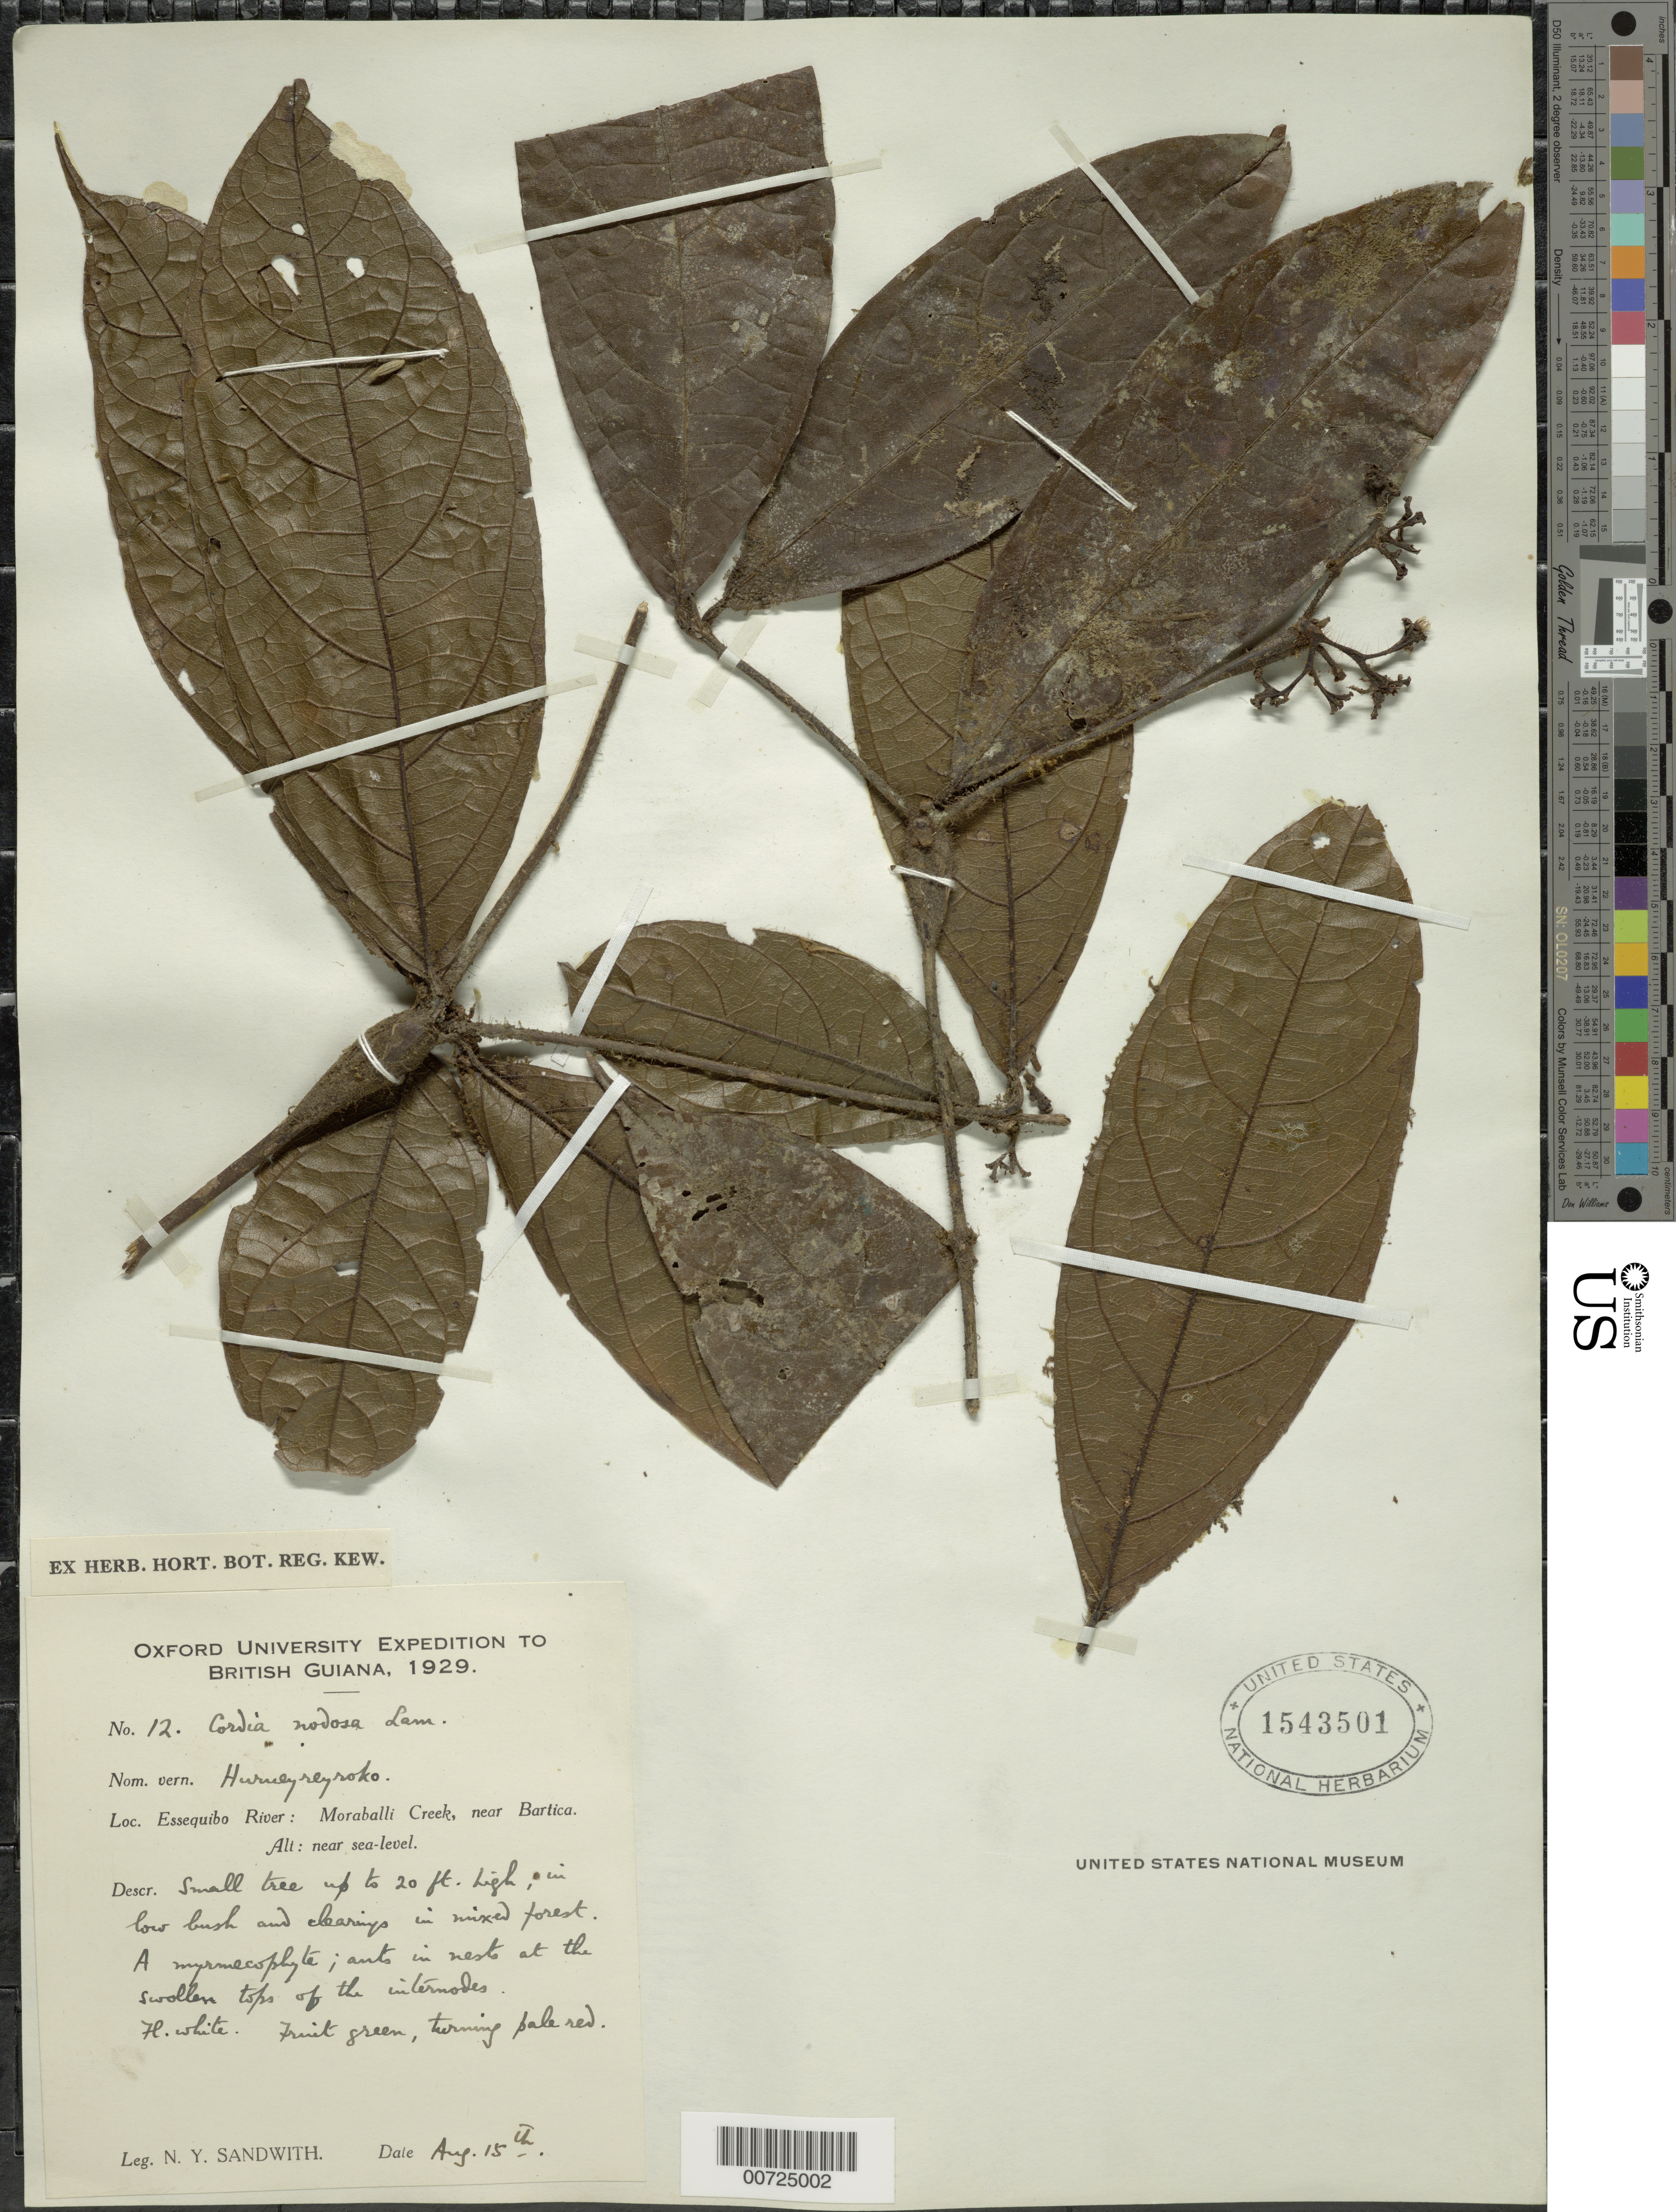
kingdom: Plantae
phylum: Tracheophyta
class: Magnoliopsida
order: Boraginales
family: Cordiaceae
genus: Cordia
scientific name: Cordia nodosa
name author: Lam.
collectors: N. Y. Sandwith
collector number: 12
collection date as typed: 15-Aug-29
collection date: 1929-08-15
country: Guyana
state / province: U. Demerara-Berbice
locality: Moraballi Creek, Essequibo R., near Bartica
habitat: In low bush and clearings in mixed forest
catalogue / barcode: US 1543501